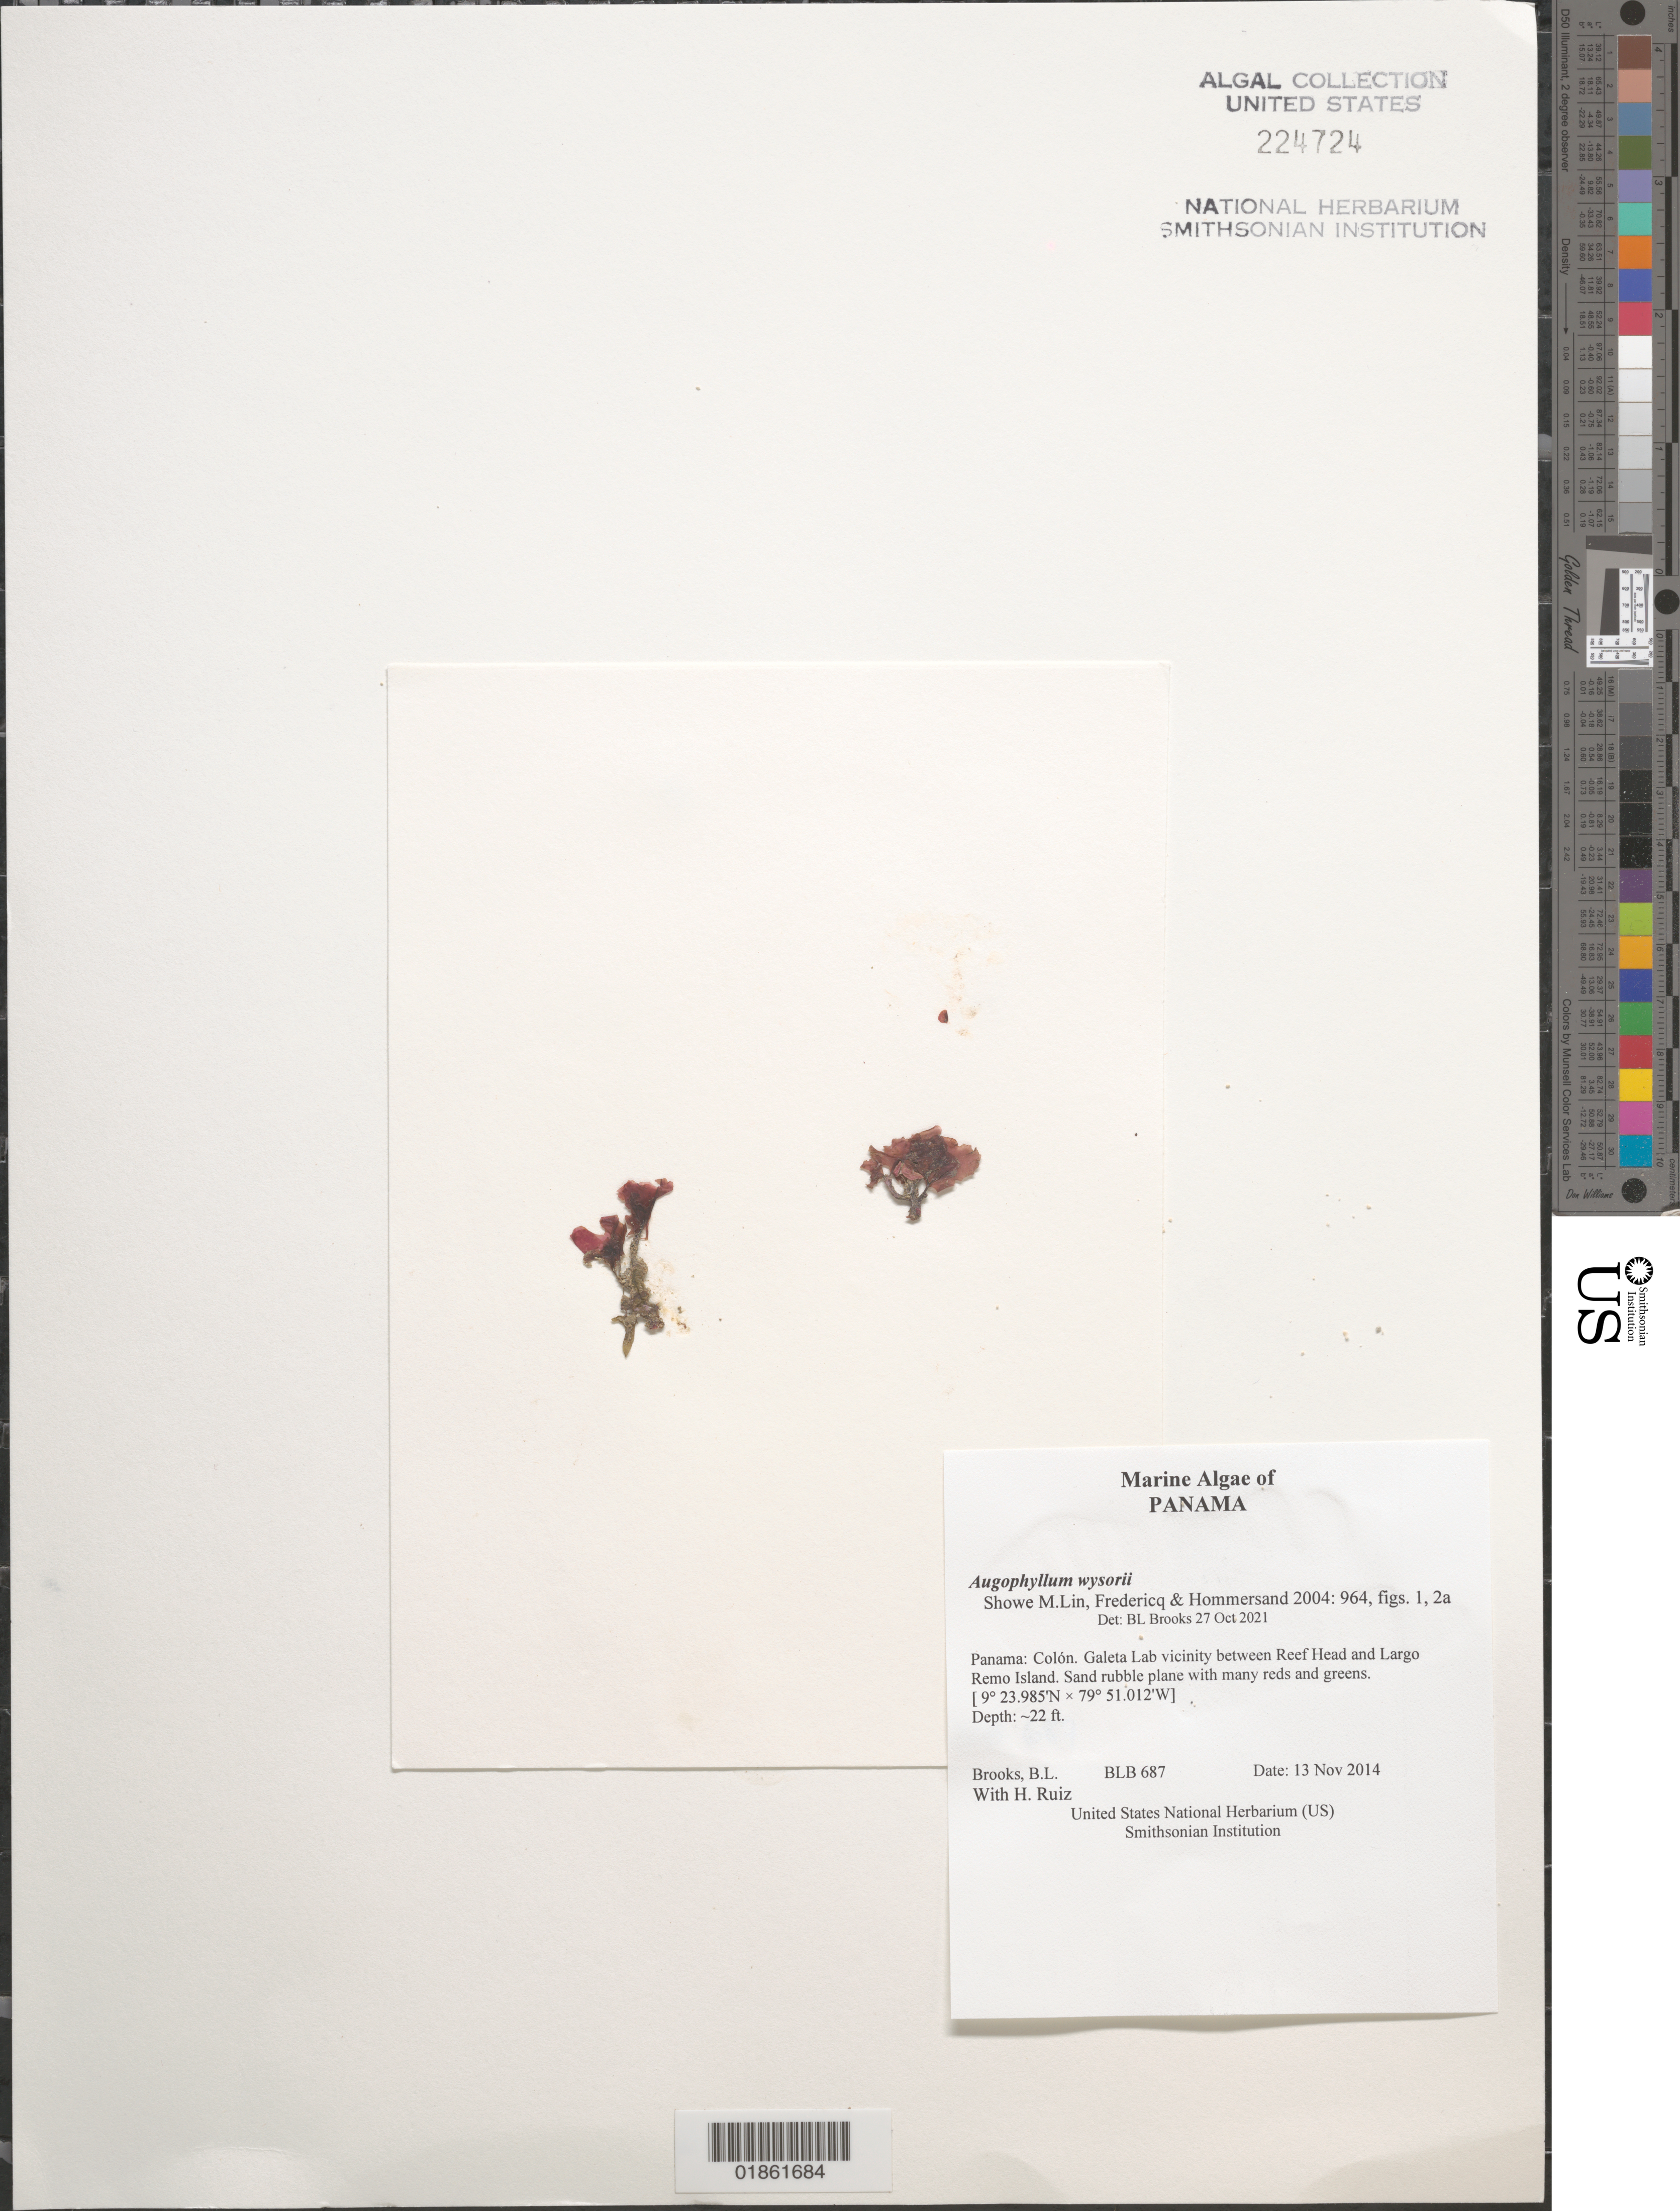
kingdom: Plantae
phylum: Rhodophyta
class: Florideophyceae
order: Ceramiales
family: Delesseriaceae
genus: Augophyllum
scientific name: Augophyllum wysorii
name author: S.-M. Lin et al.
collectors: B. Brooks & H. Ruiz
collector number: BLB687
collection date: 2014-11-13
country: Panama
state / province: Colón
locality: Galeta Lab vicinity between Reef Head and Largo Remo Island.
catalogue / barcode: US 224724